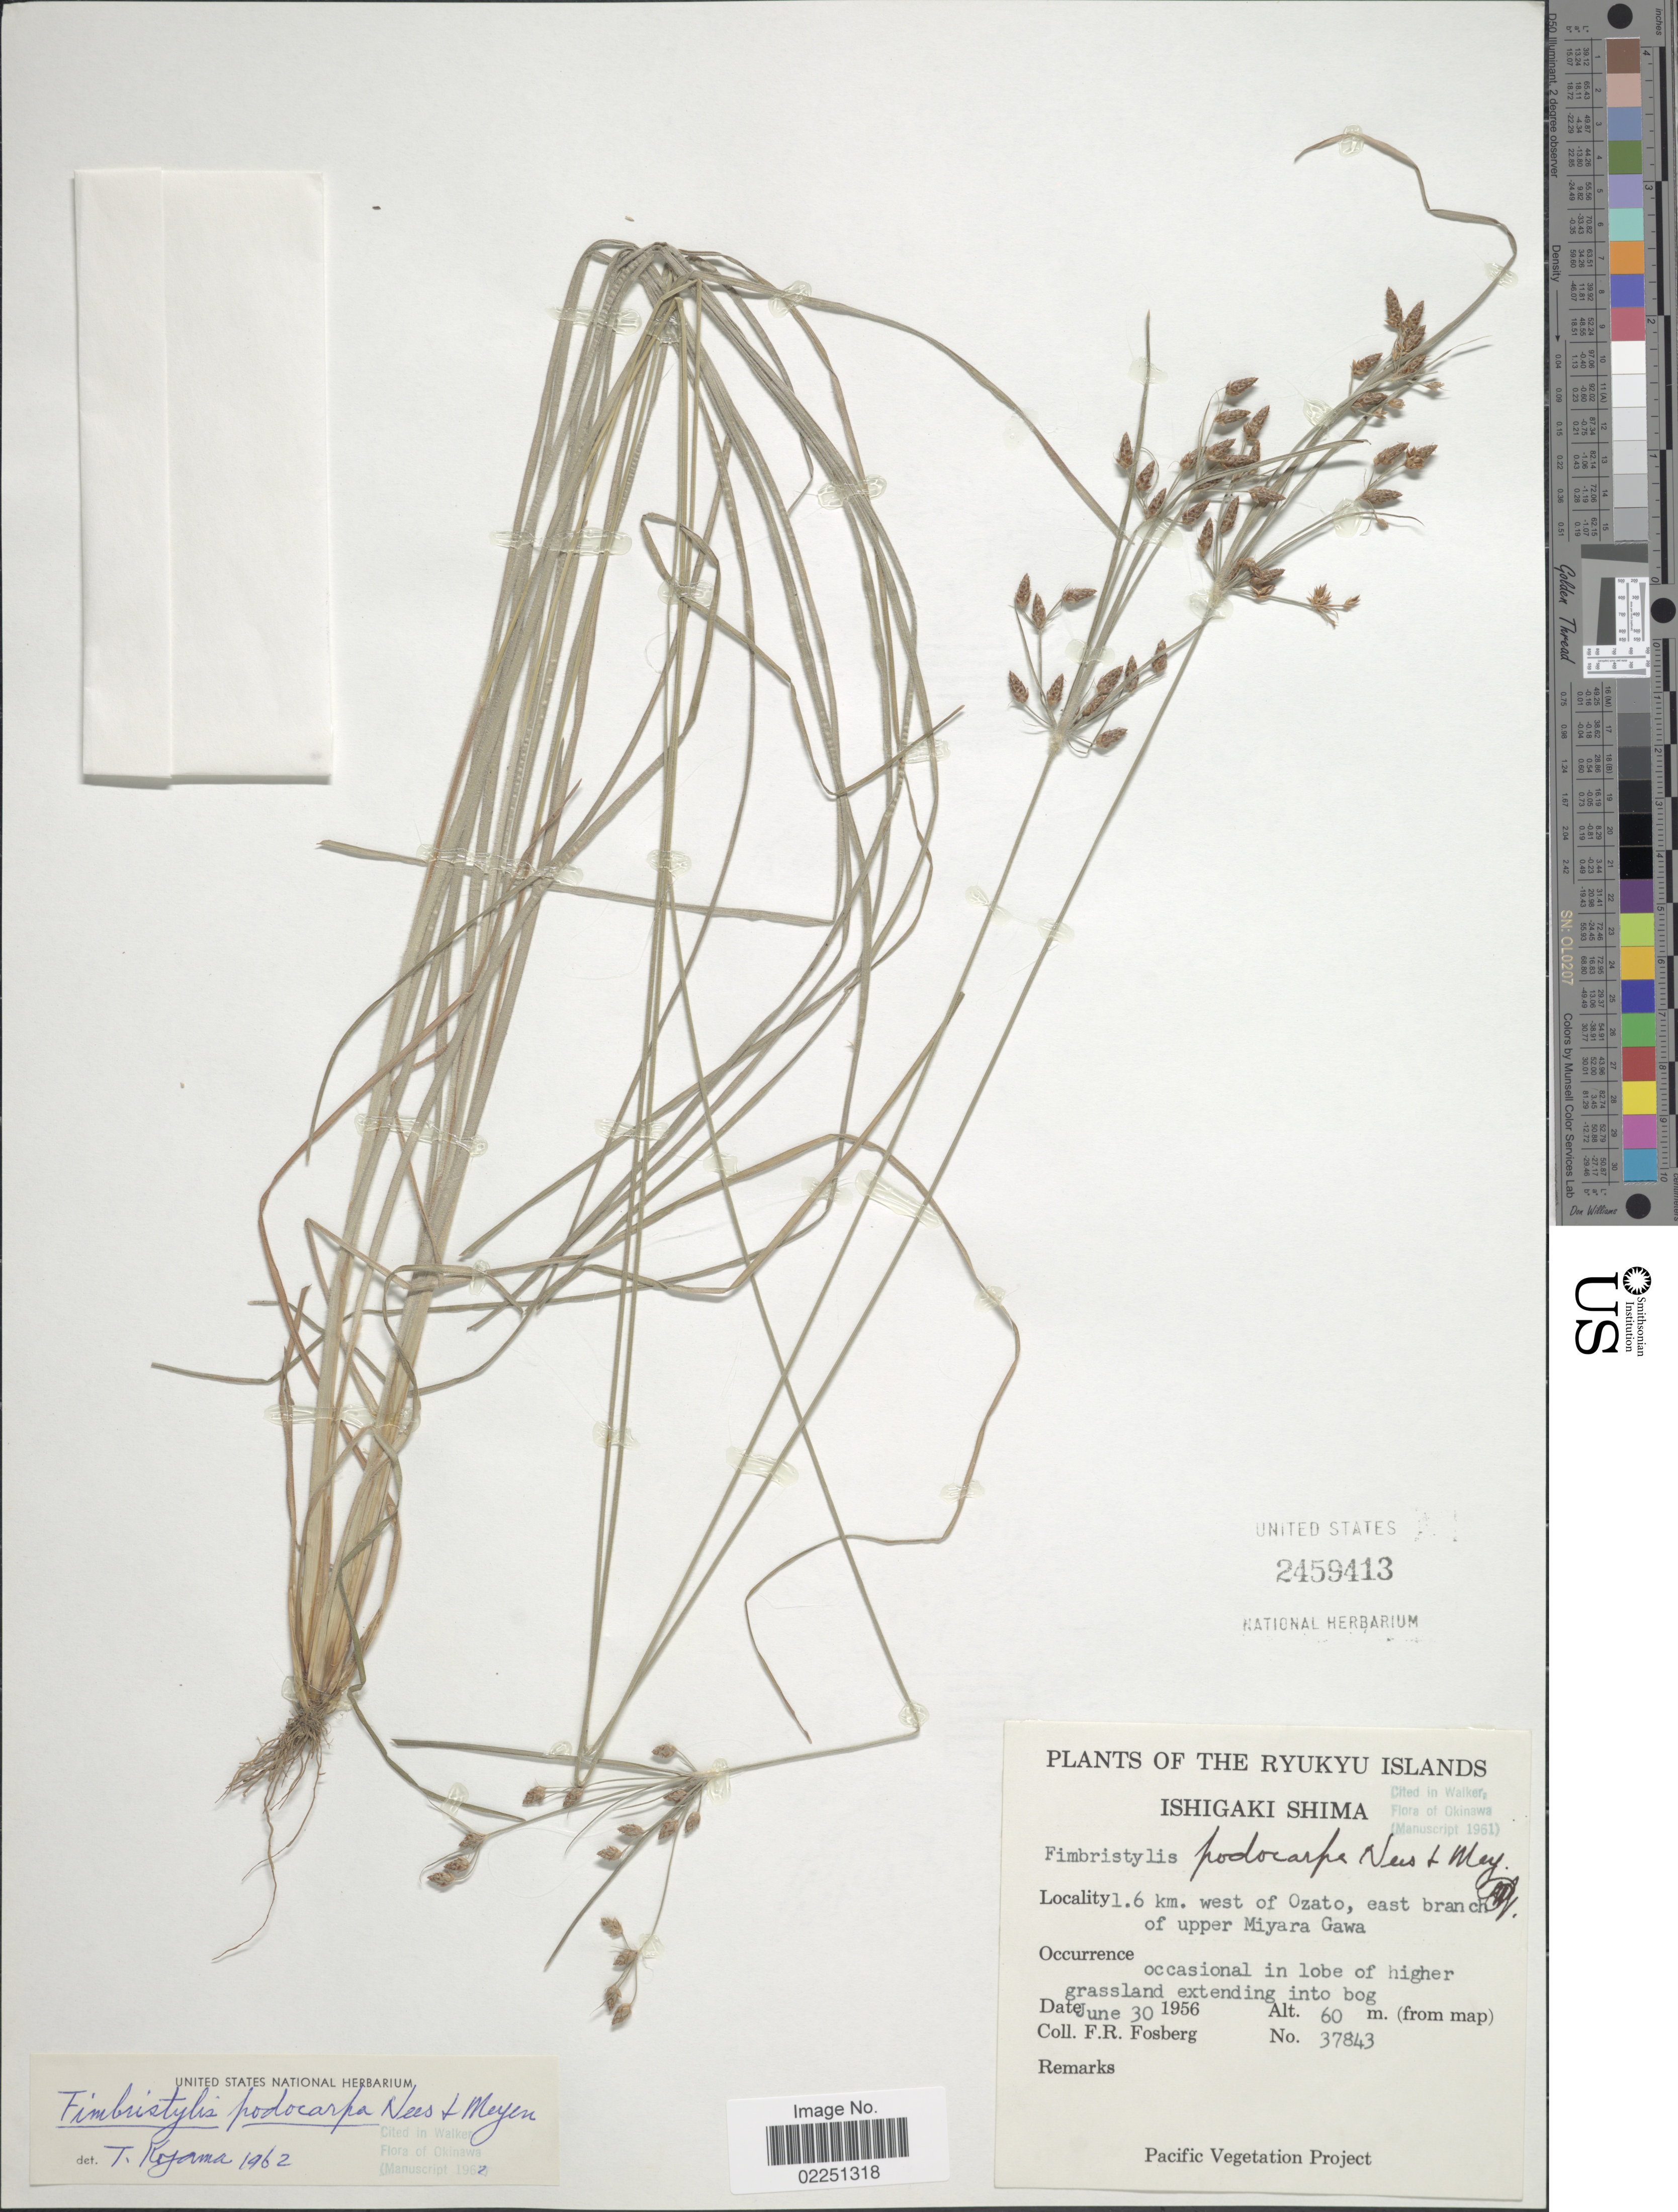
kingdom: Plantae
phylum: Tracheophyta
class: Liliopsida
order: Poales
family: Cyperaceae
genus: Fimbristylis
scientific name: Fimbristylis podocarpa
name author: Nees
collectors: F. R. Fosberg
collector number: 37843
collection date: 1956-06-30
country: Japan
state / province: Okinawa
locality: Ryukyu Islands. Ishigaki Shima. 1.6 km. west of Ozato, east branch of upper Miyara Gawa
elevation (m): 60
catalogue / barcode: US 2459413